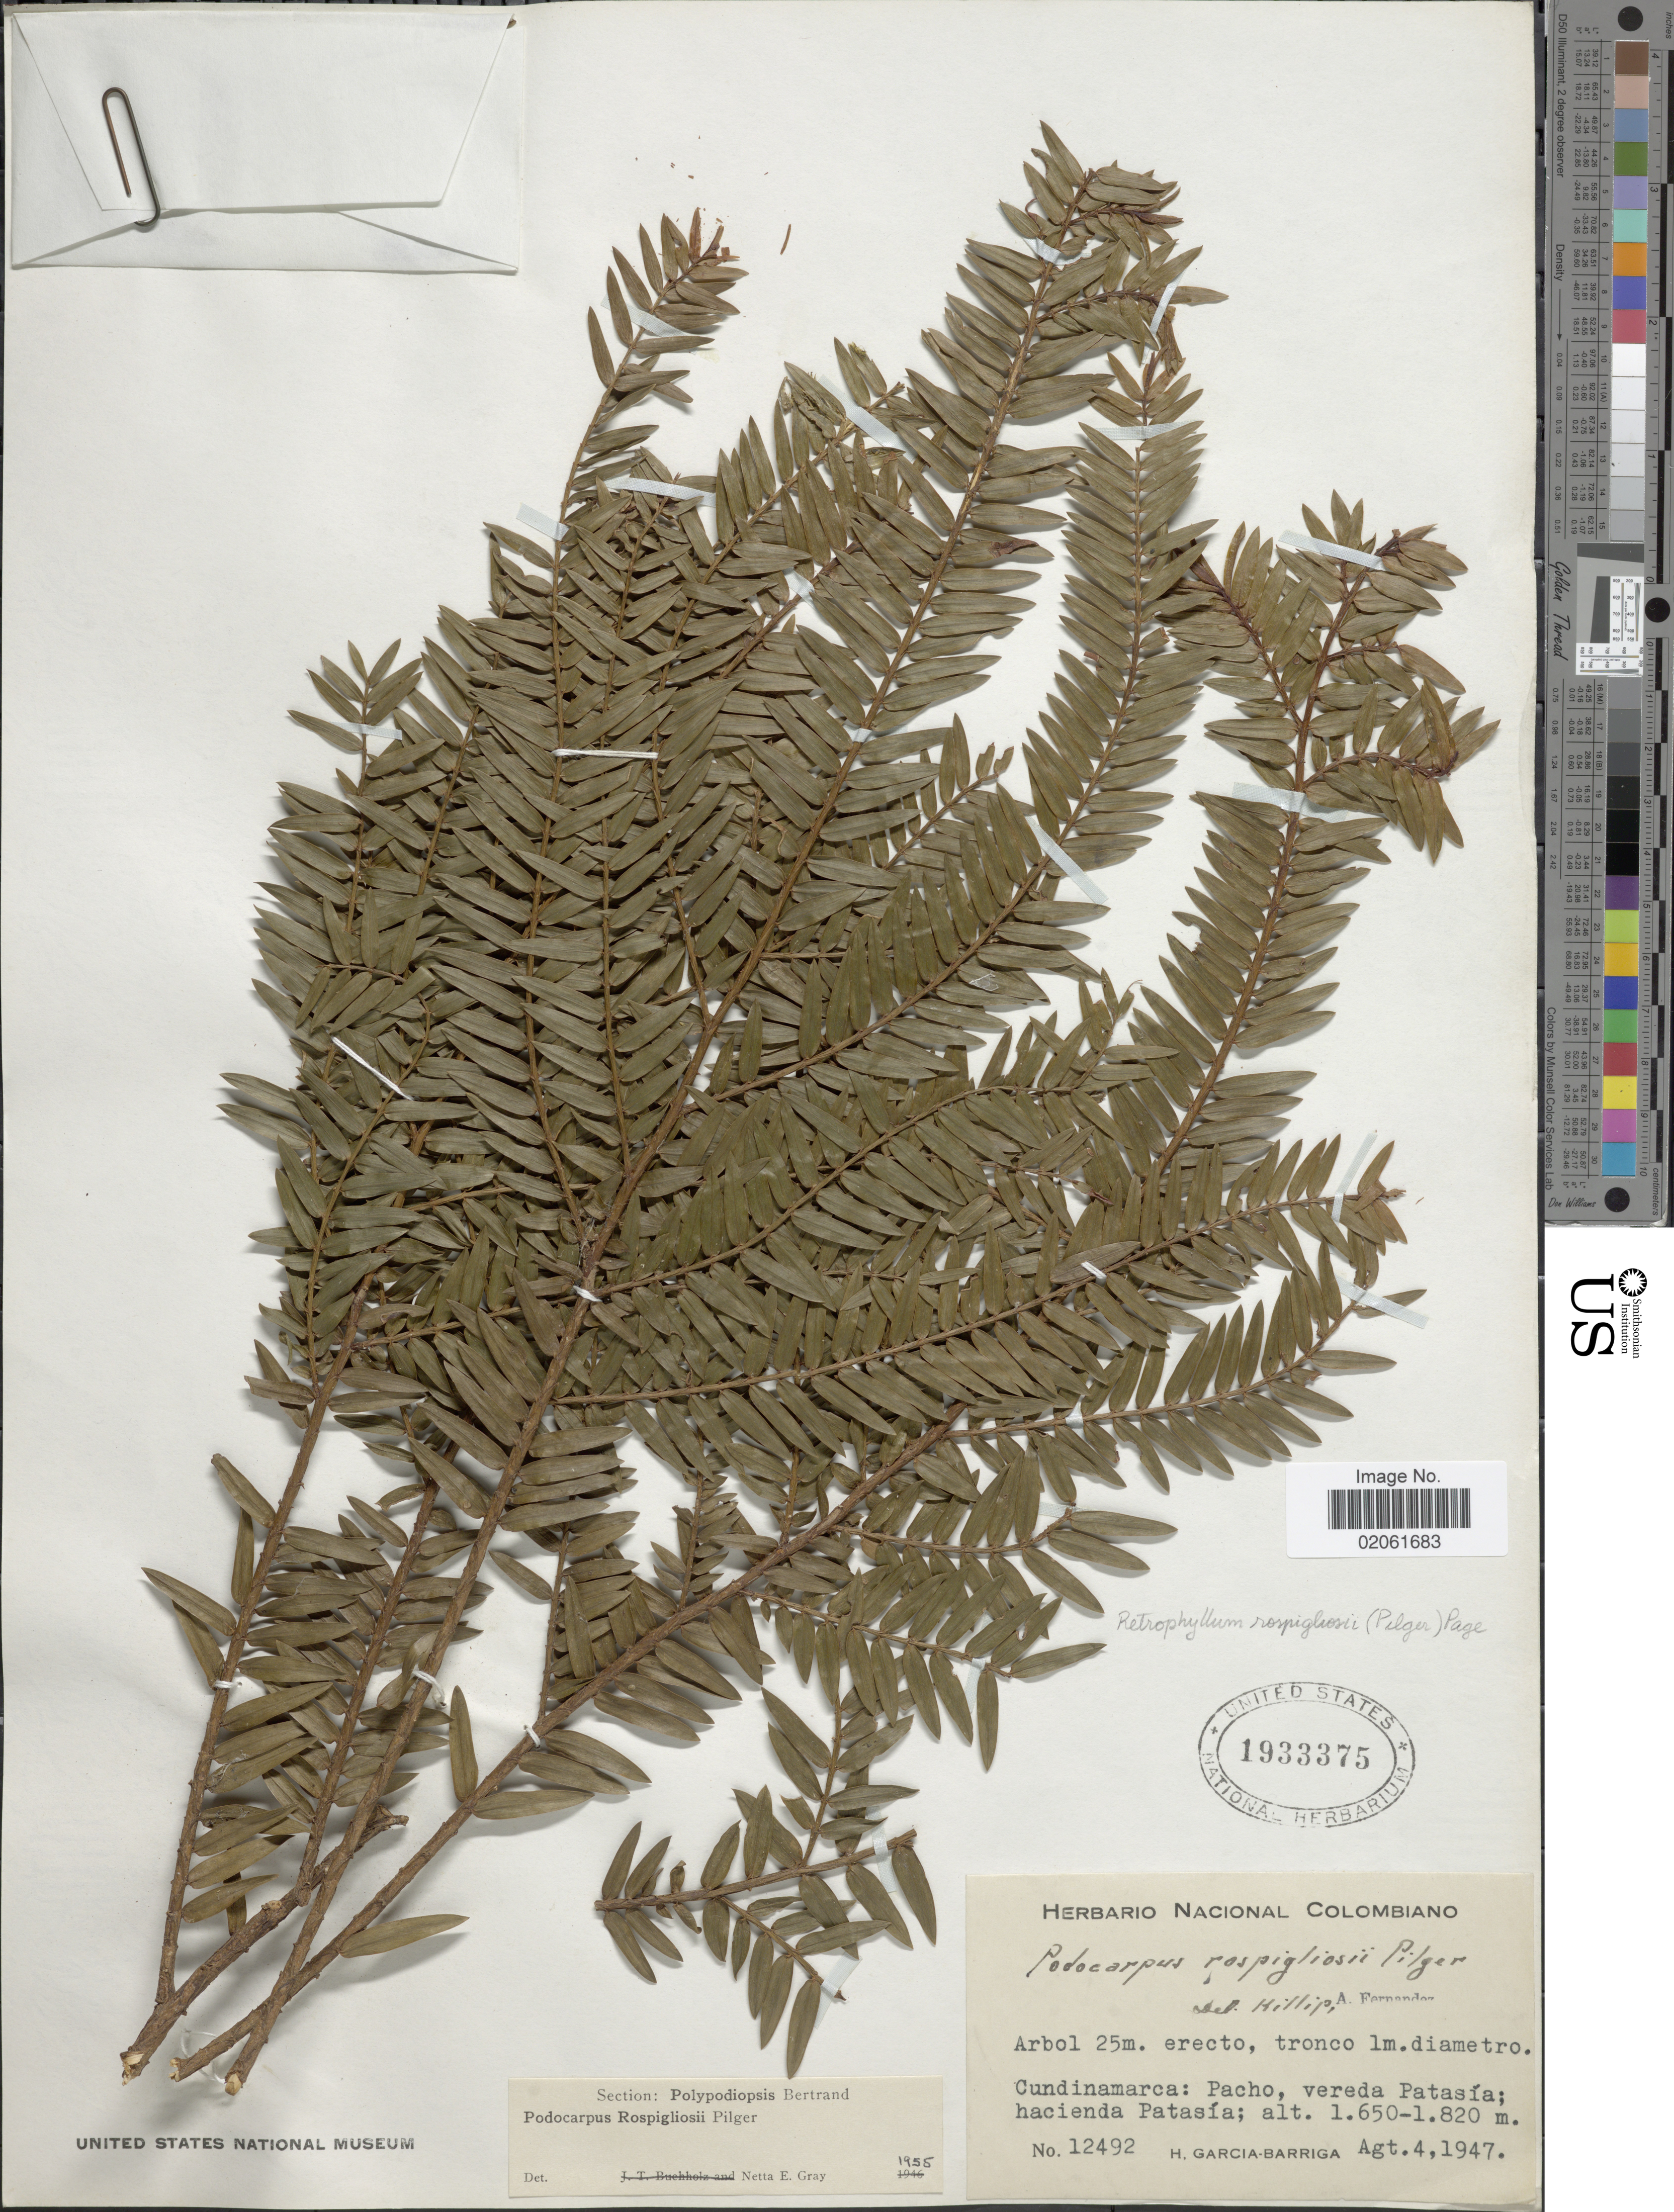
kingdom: Plantae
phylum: Tracheophyta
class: Pinopsida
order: Pinales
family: Podocarpaceae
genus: Podocarpus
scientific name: Podocarpus rospigliosii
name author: Pilg.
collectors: H. García Barriga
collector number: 12492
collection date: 1947-08-04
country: Colombia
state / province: Cundinamarca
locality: Pacho, vereda Patasia; hacienda Patasia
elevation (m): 1650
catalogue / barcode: US 1933375